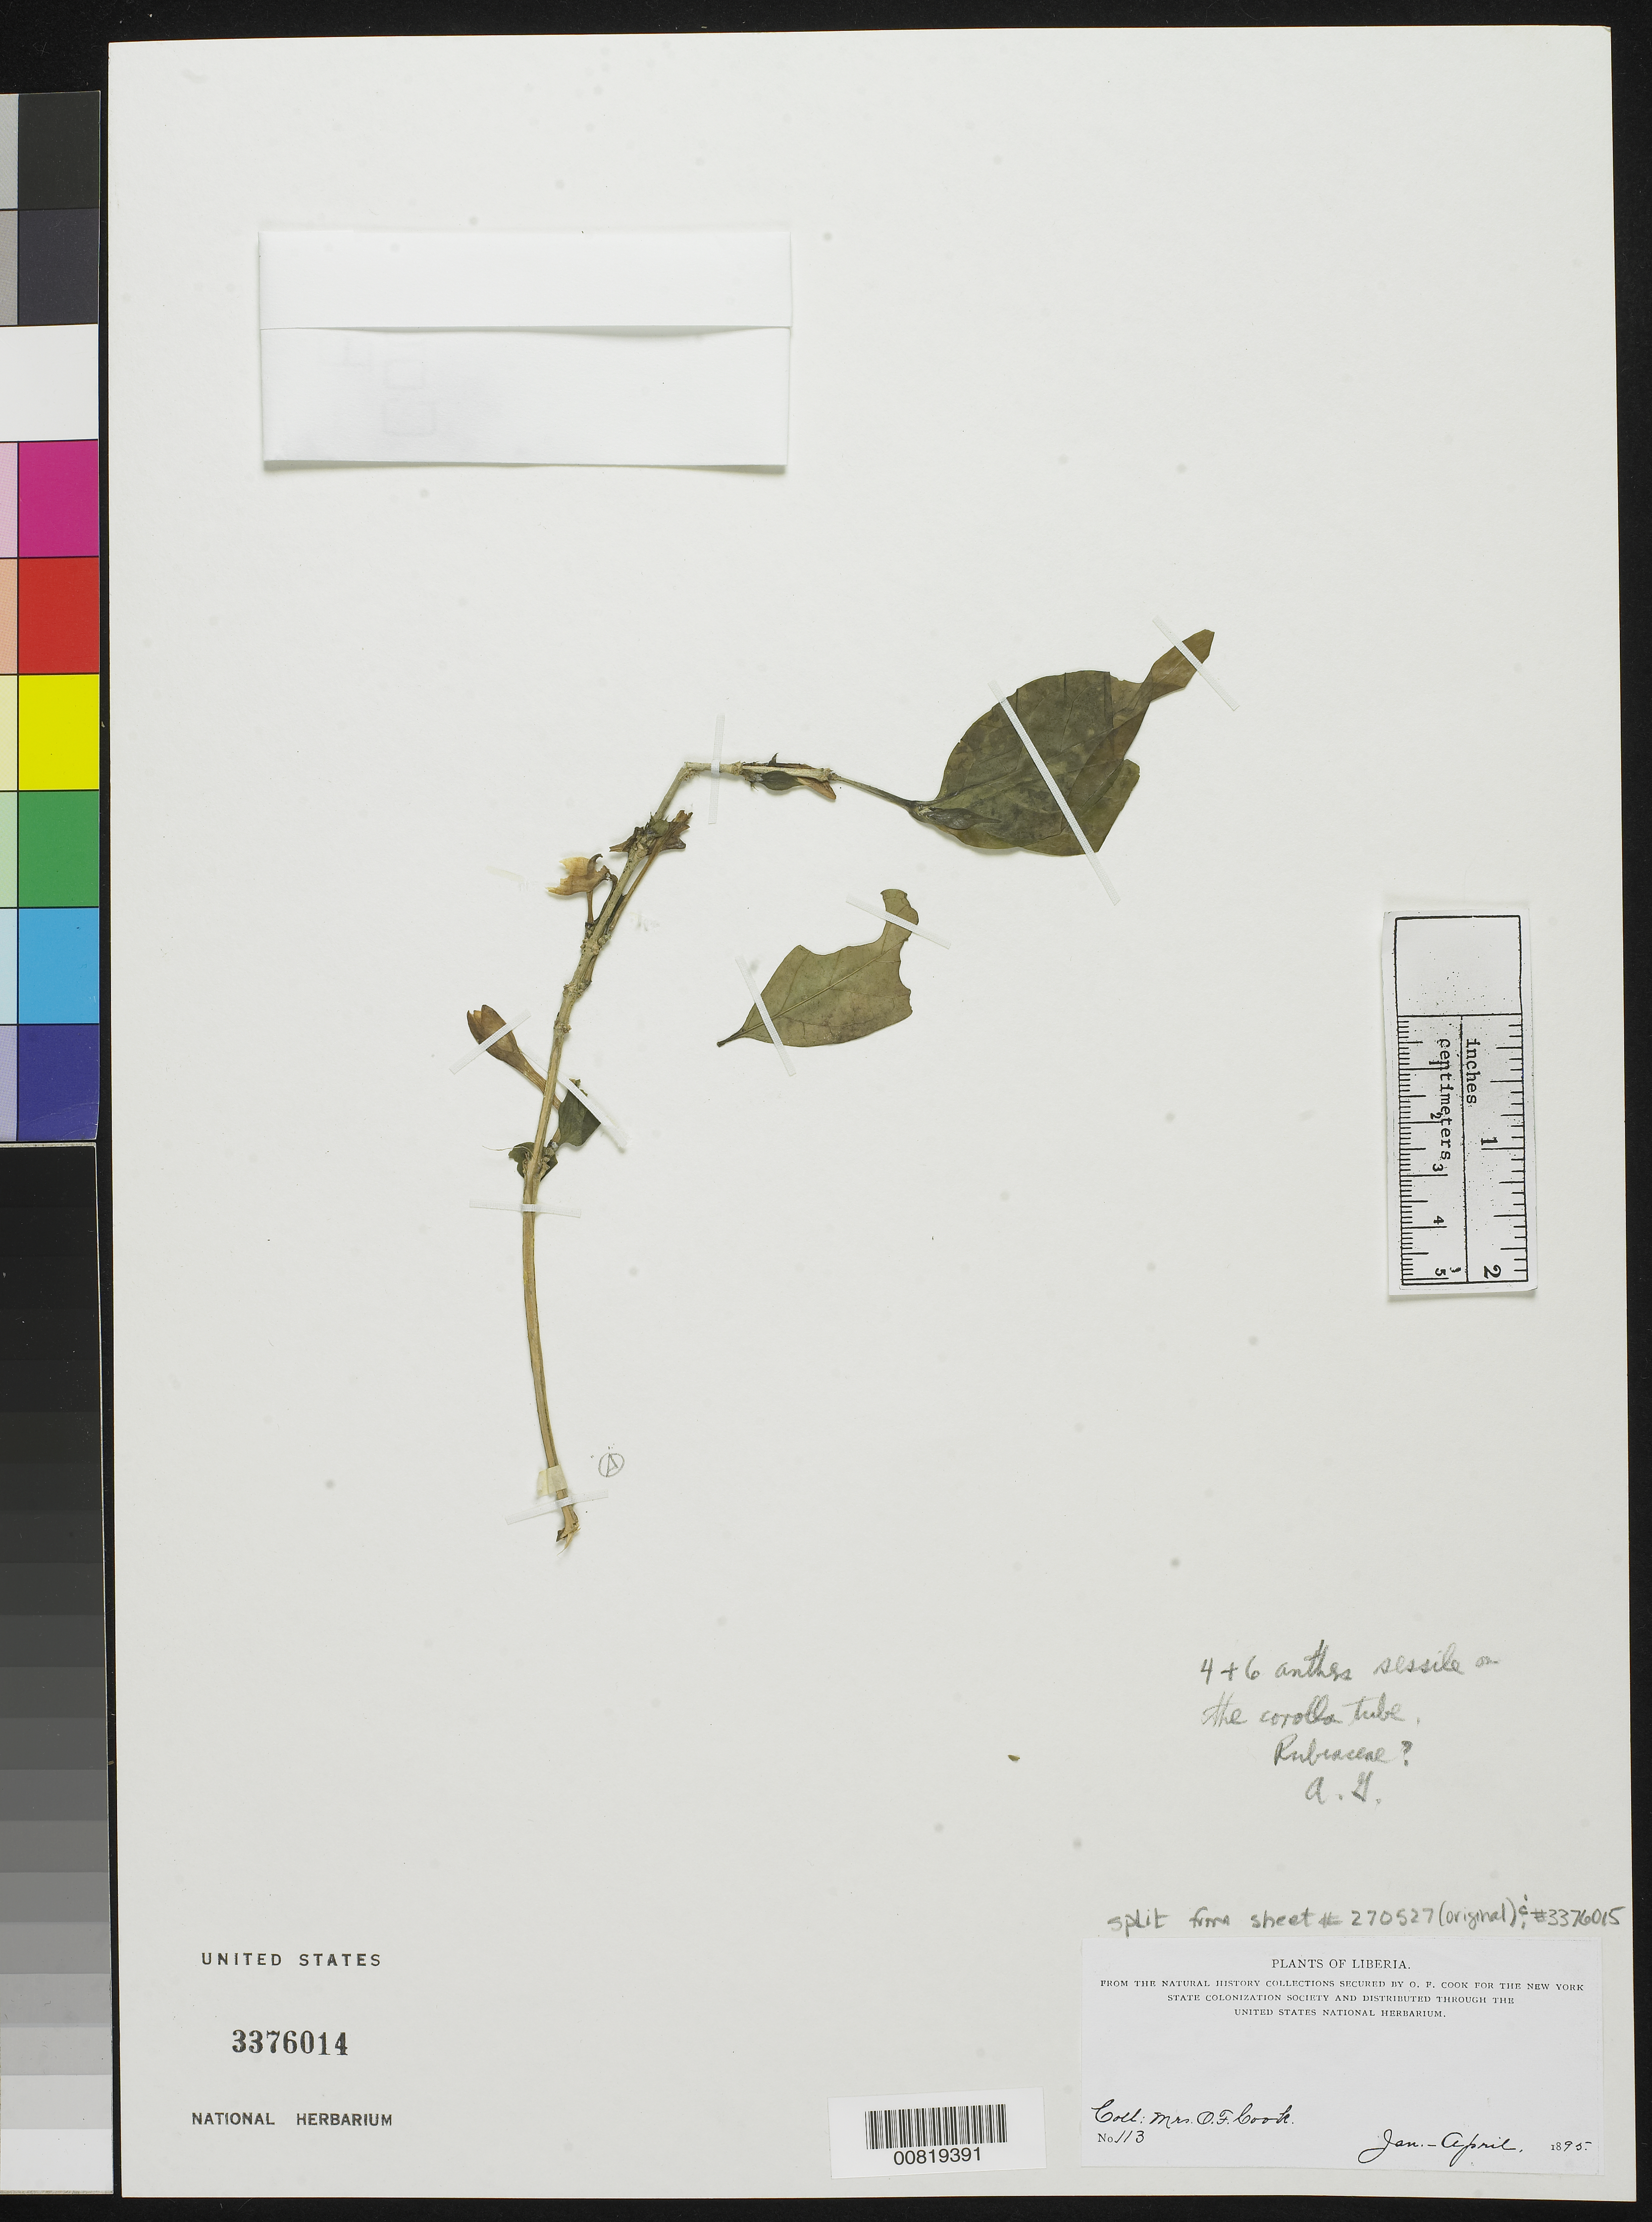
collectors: Alice C. Cook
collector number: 113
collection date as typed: Jan 1895 to -- Apr 1895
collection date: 1895-01/1895-04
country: Liberia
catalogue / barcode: US 3376014